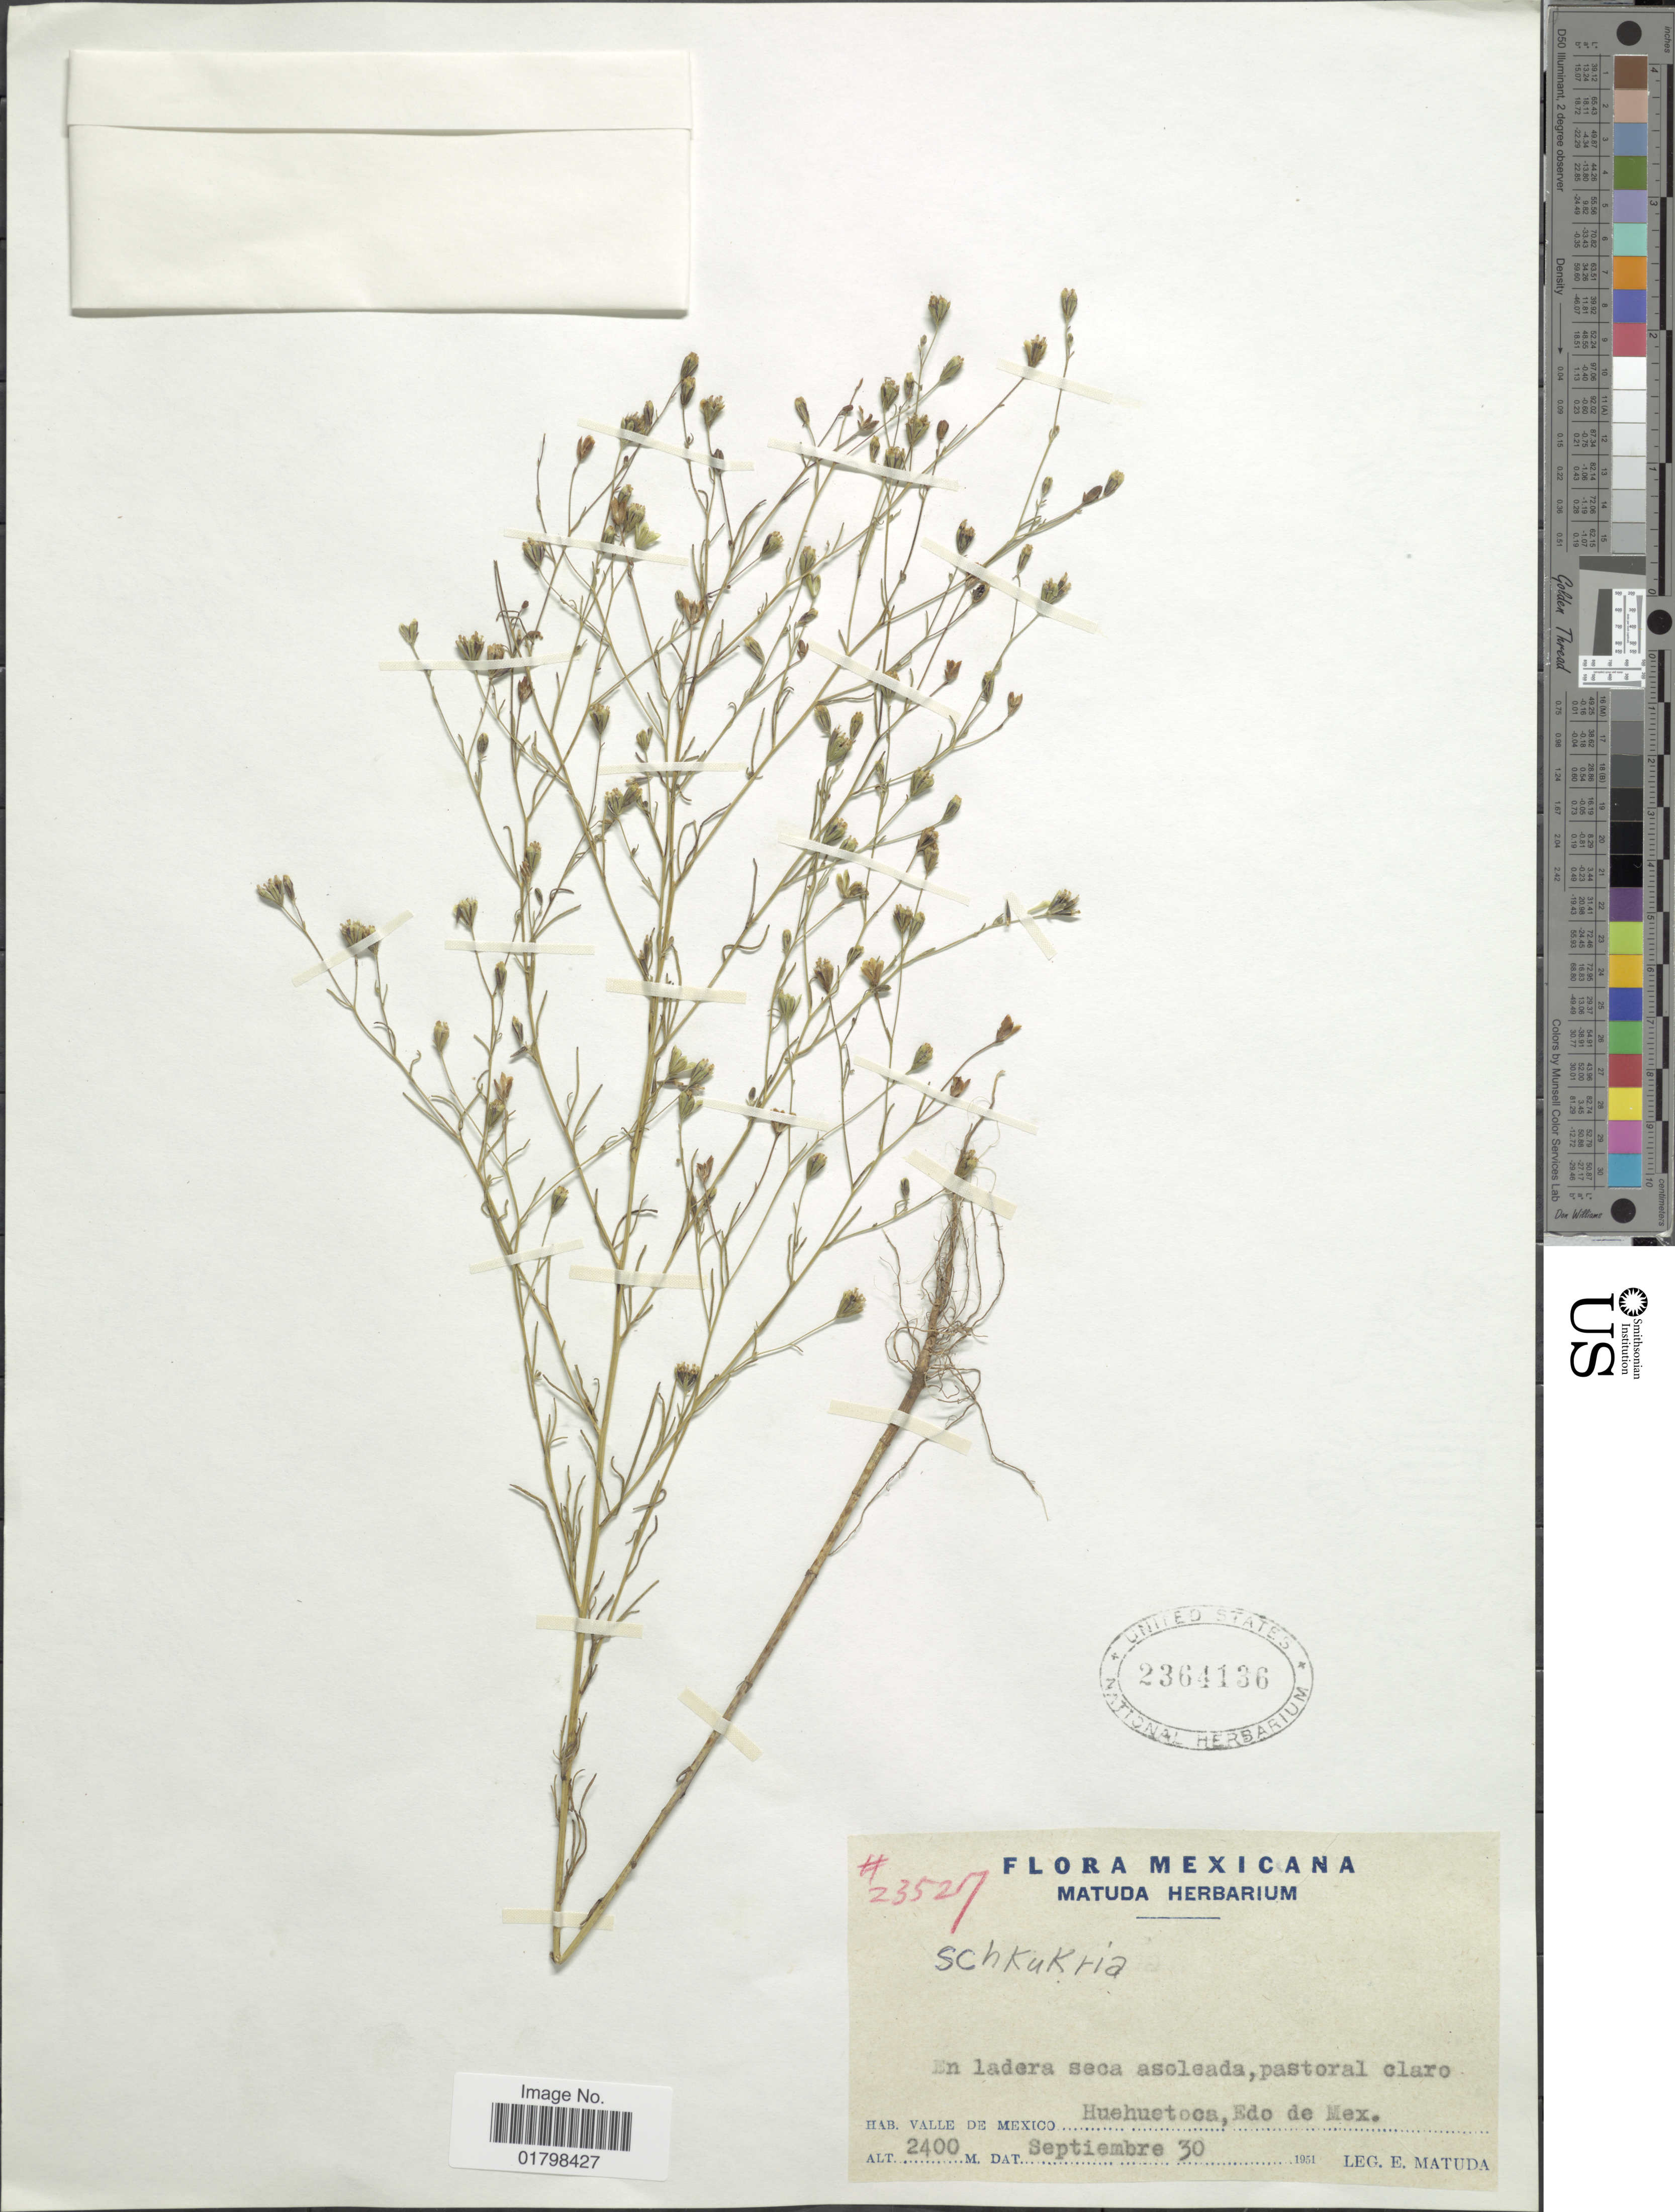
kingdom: Plantae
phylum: Tracheophyta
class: Magnoliopsida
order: Asterales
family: Asteraceae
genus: Schkuhria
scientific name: Schkuhria multiflora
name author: Hook. & Arn.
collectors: E. Matuda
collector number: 23527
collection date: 1951-09-30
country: Mexico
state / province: México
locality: Valle de Mexico, Huehuetoca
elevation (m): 2400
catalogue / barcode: US 2364136